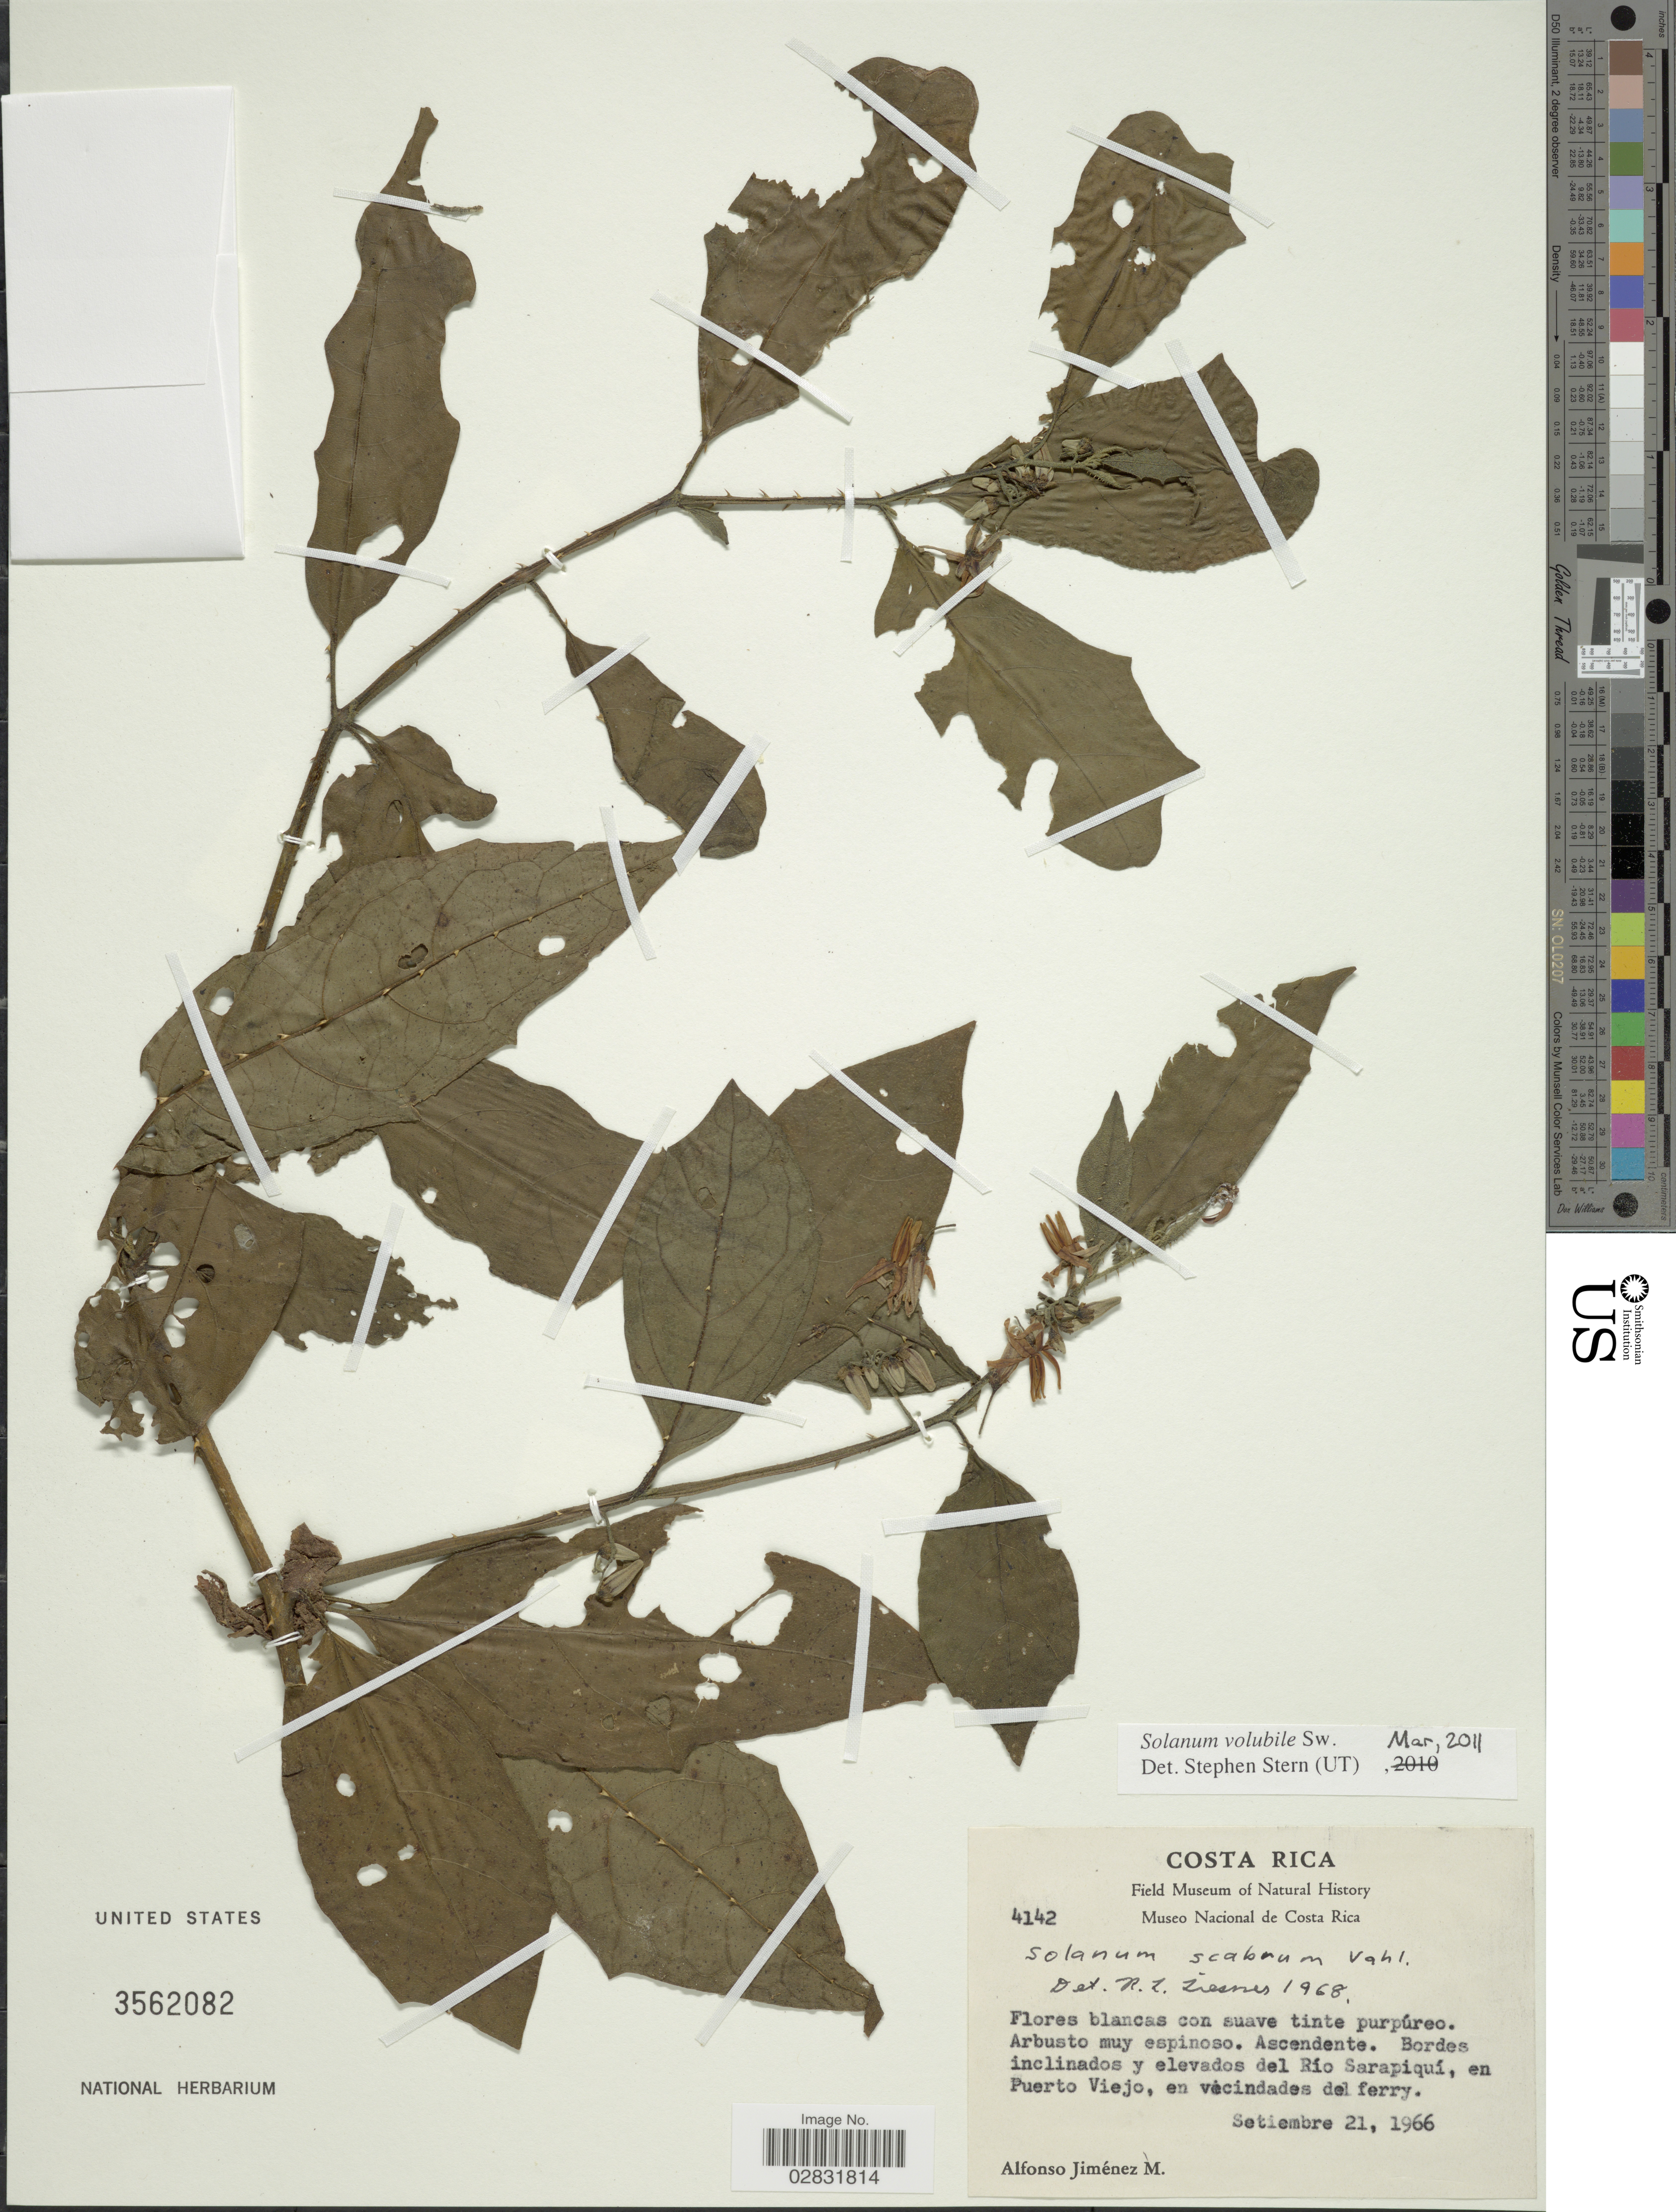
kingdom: Plantae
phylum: Tracheophyta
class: Magnoliopsida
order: Solanales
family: Solanaceae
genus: Solanum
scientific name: Solanum volubile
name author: Sw.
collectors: A. Jimenez M.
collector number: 4142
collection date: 1966-09-21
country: Costa Rica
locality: Bordes inclinados y elevados del Río Sarapiquí, en Puerto Viejo, en vecindades del ferry.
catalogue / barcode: US 3562082